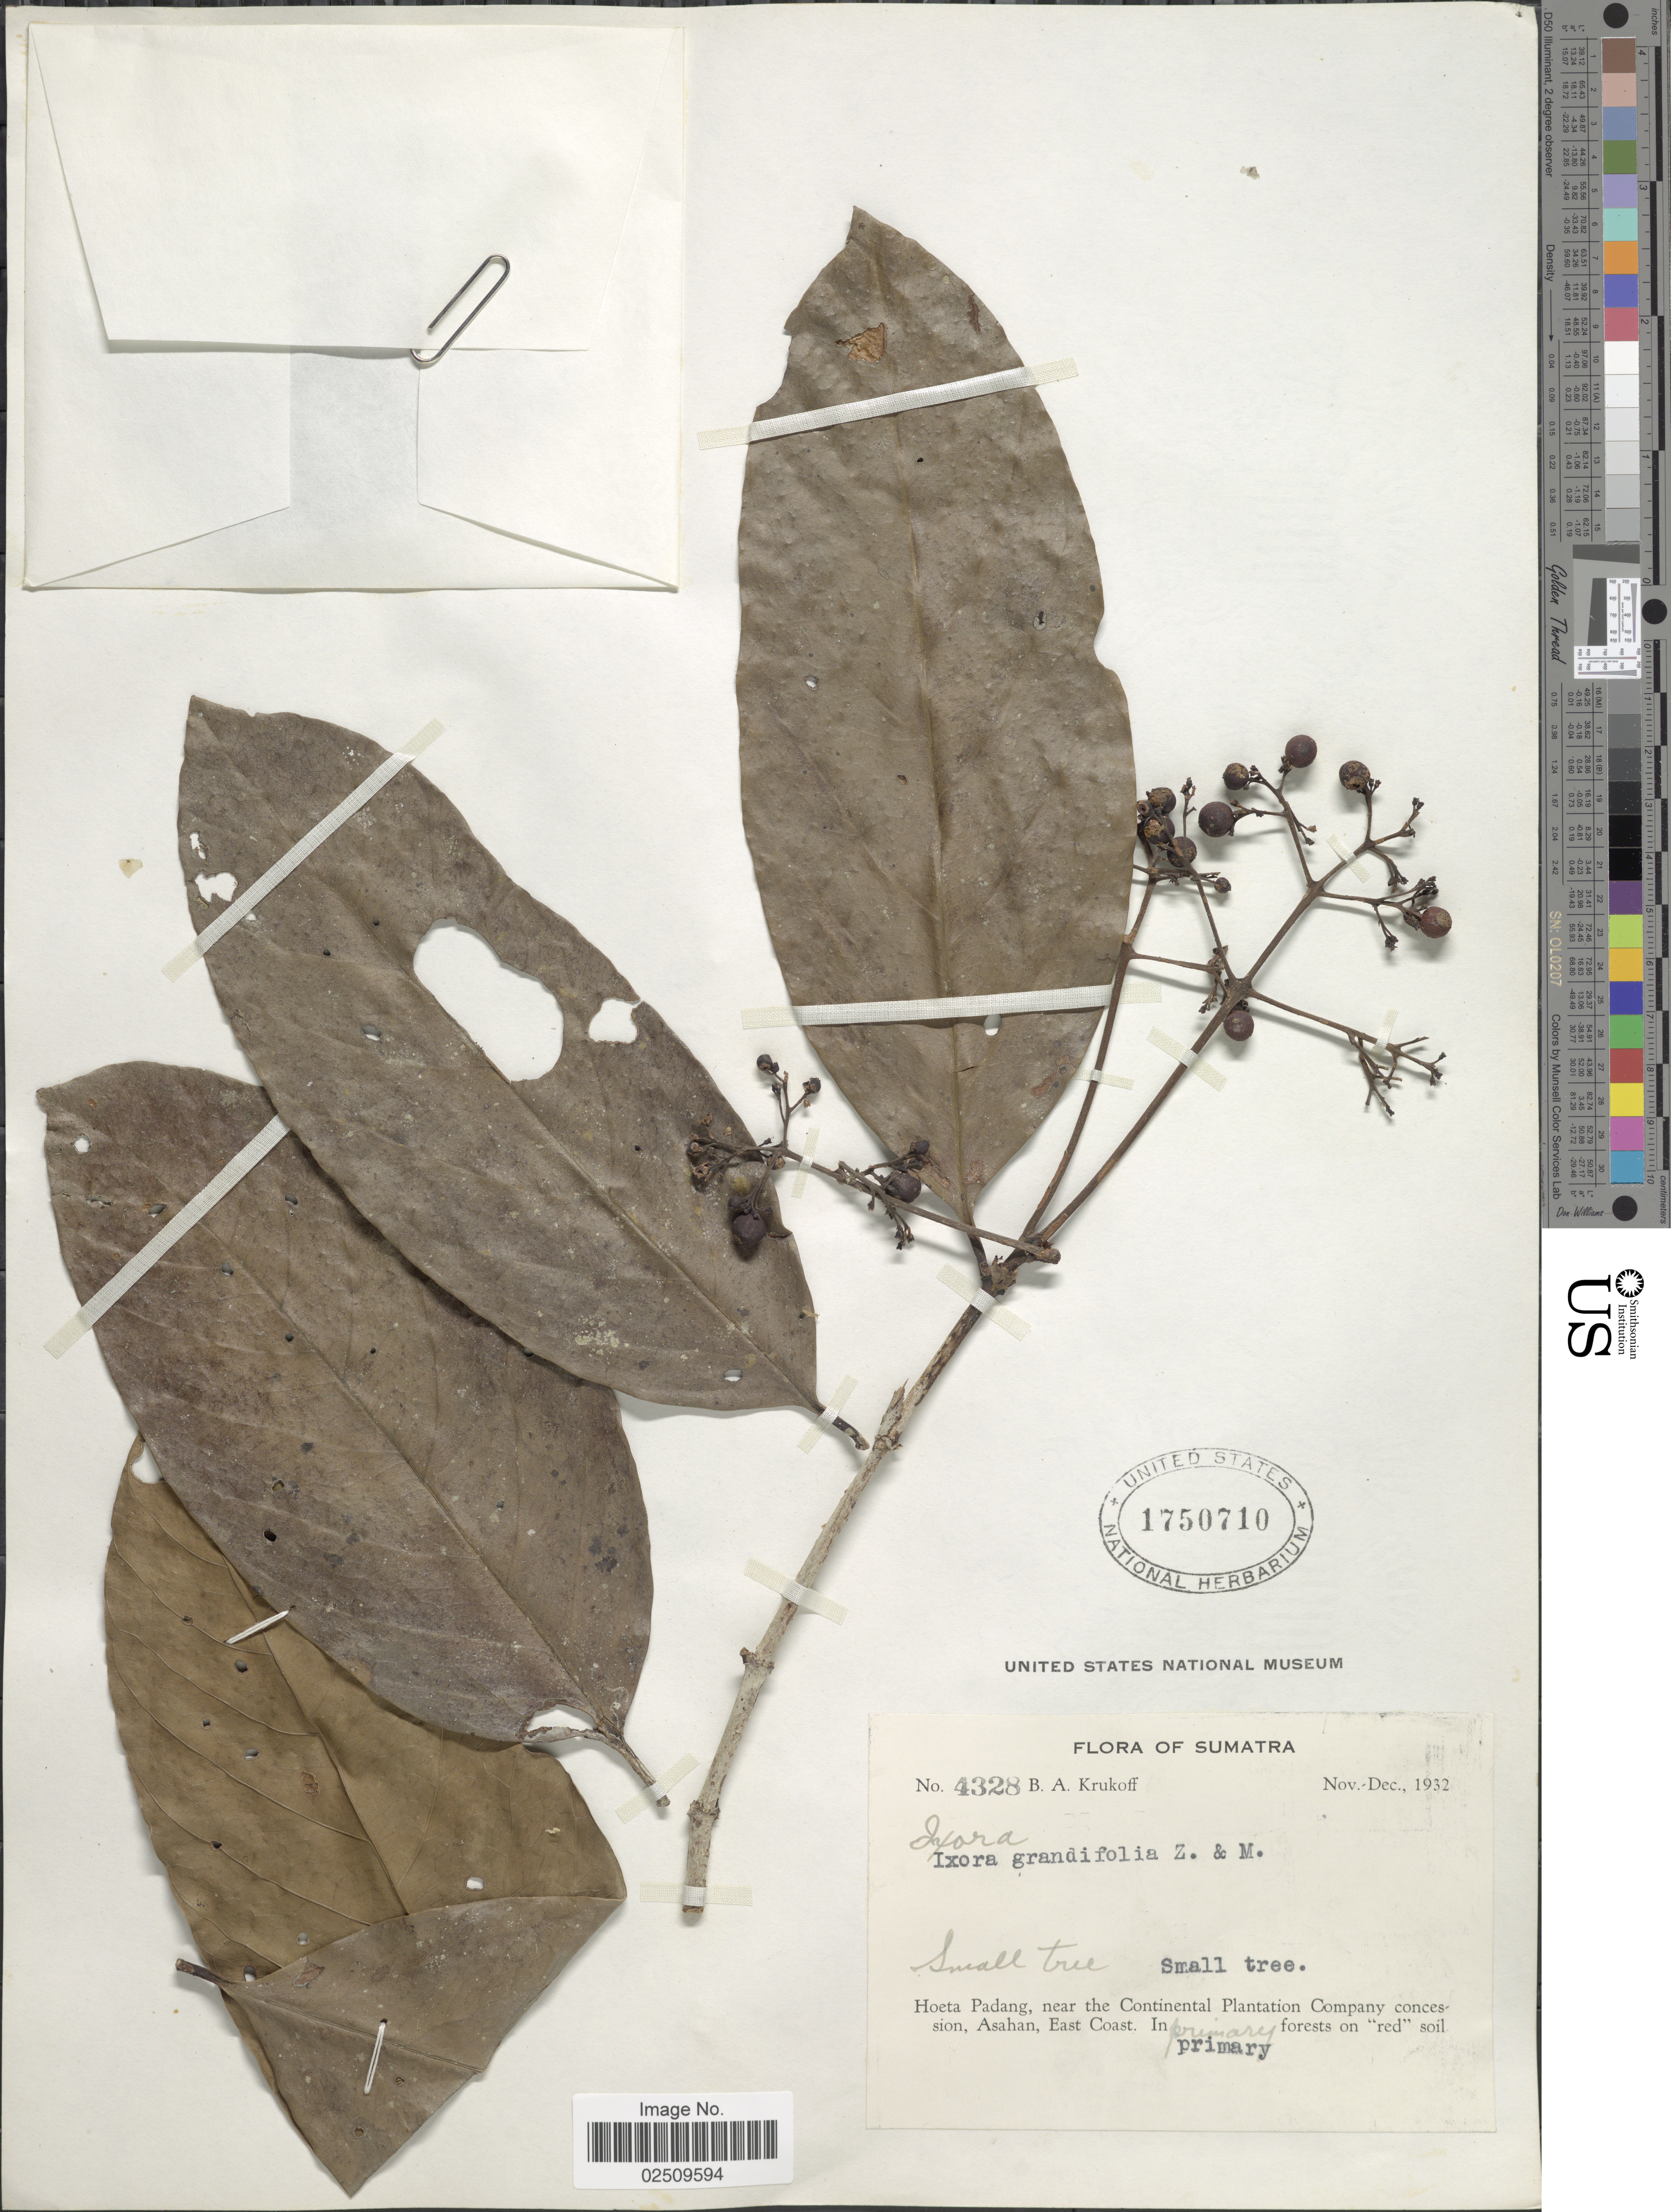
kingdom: Plantae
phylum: Tracheophyta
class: Magnoliopsida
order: Gentianales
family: Rubiaceae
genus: Ixora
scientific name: Ixora grandifolia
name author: (Blume) Zoll. & Moritzi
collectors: B. A. Krukoff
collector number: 4328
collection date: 1932-11/1932-12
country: Indonesia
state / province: Sumatra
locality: Hoeta Padang, near the Continental Plantation Company concession, Asahan, East Coast. In pimary forest on 'red' soil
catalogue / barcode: US 1750710